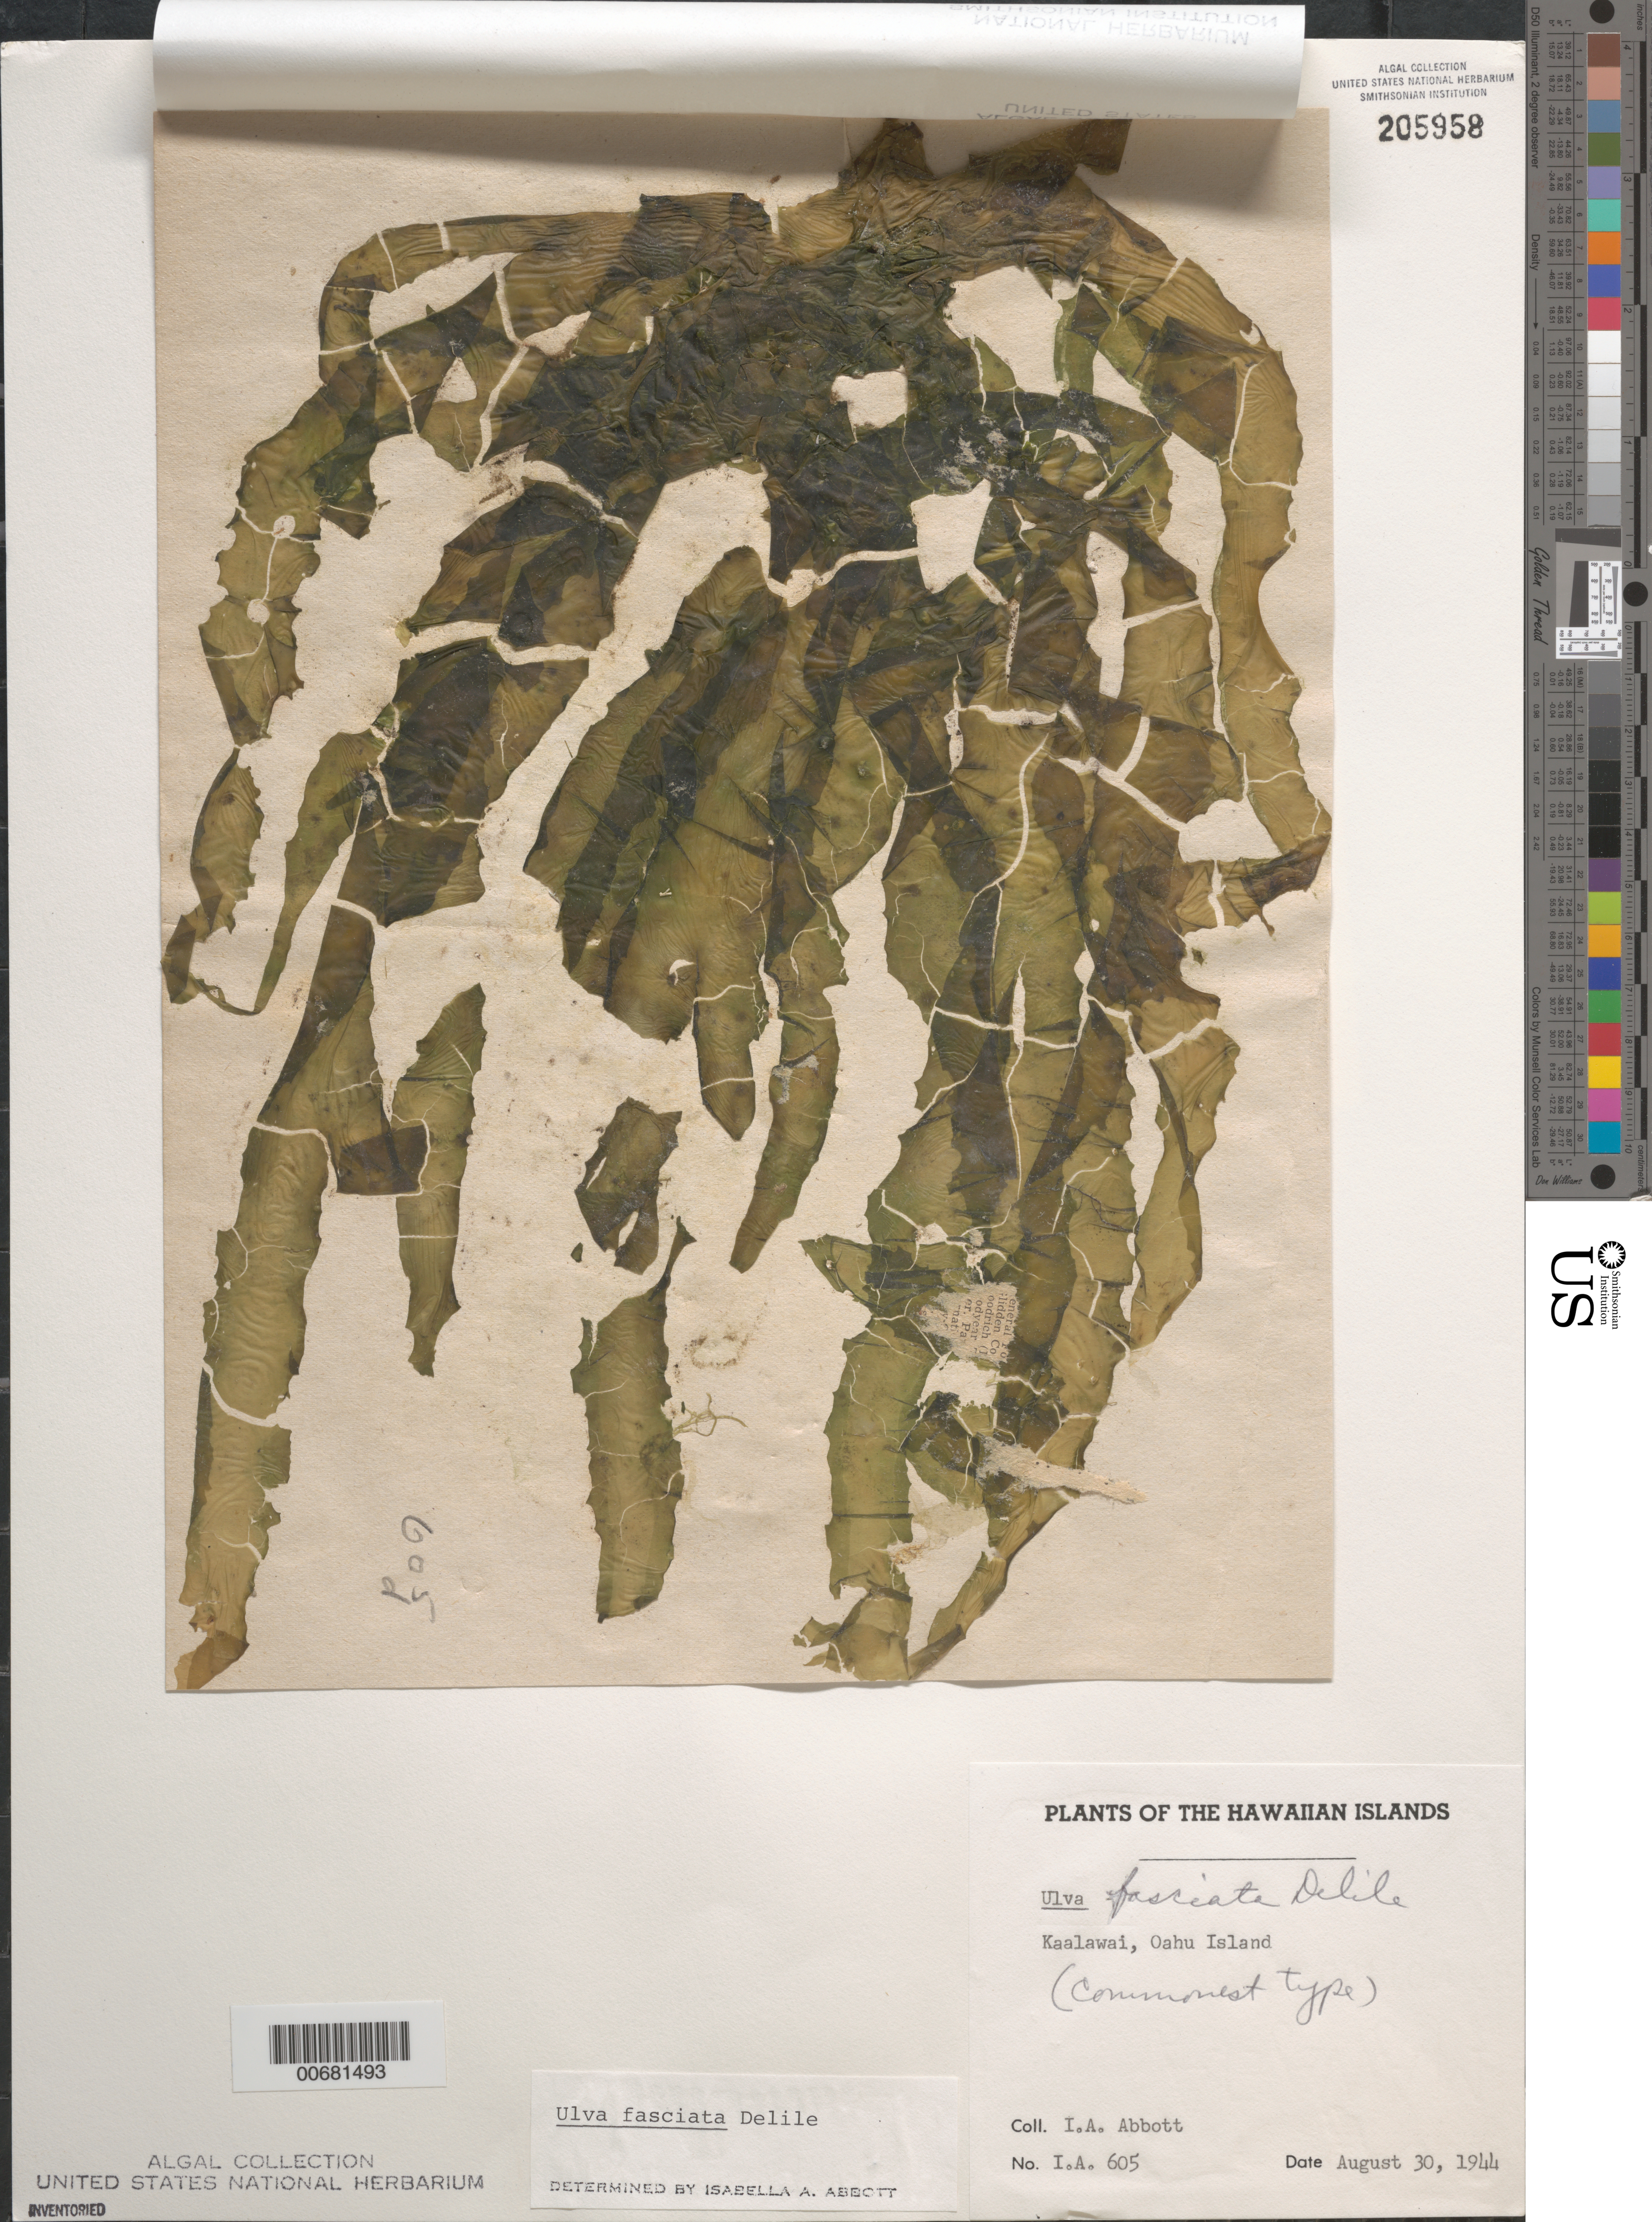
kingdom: Plantae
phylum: Chlorophyta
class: Ulvophyceae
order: Ulvales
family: Ulvaceae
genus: Ulva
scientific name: Ulva lactuca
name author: L.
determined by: Algae name updating Project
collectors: I. A. Abbott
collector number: IAA 605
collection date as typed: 30 Aug 1944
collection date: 1944-08-30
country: United States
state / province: Hawaii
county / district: Honolulu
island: Oahu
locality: Kaalawai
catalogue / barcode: US 205958